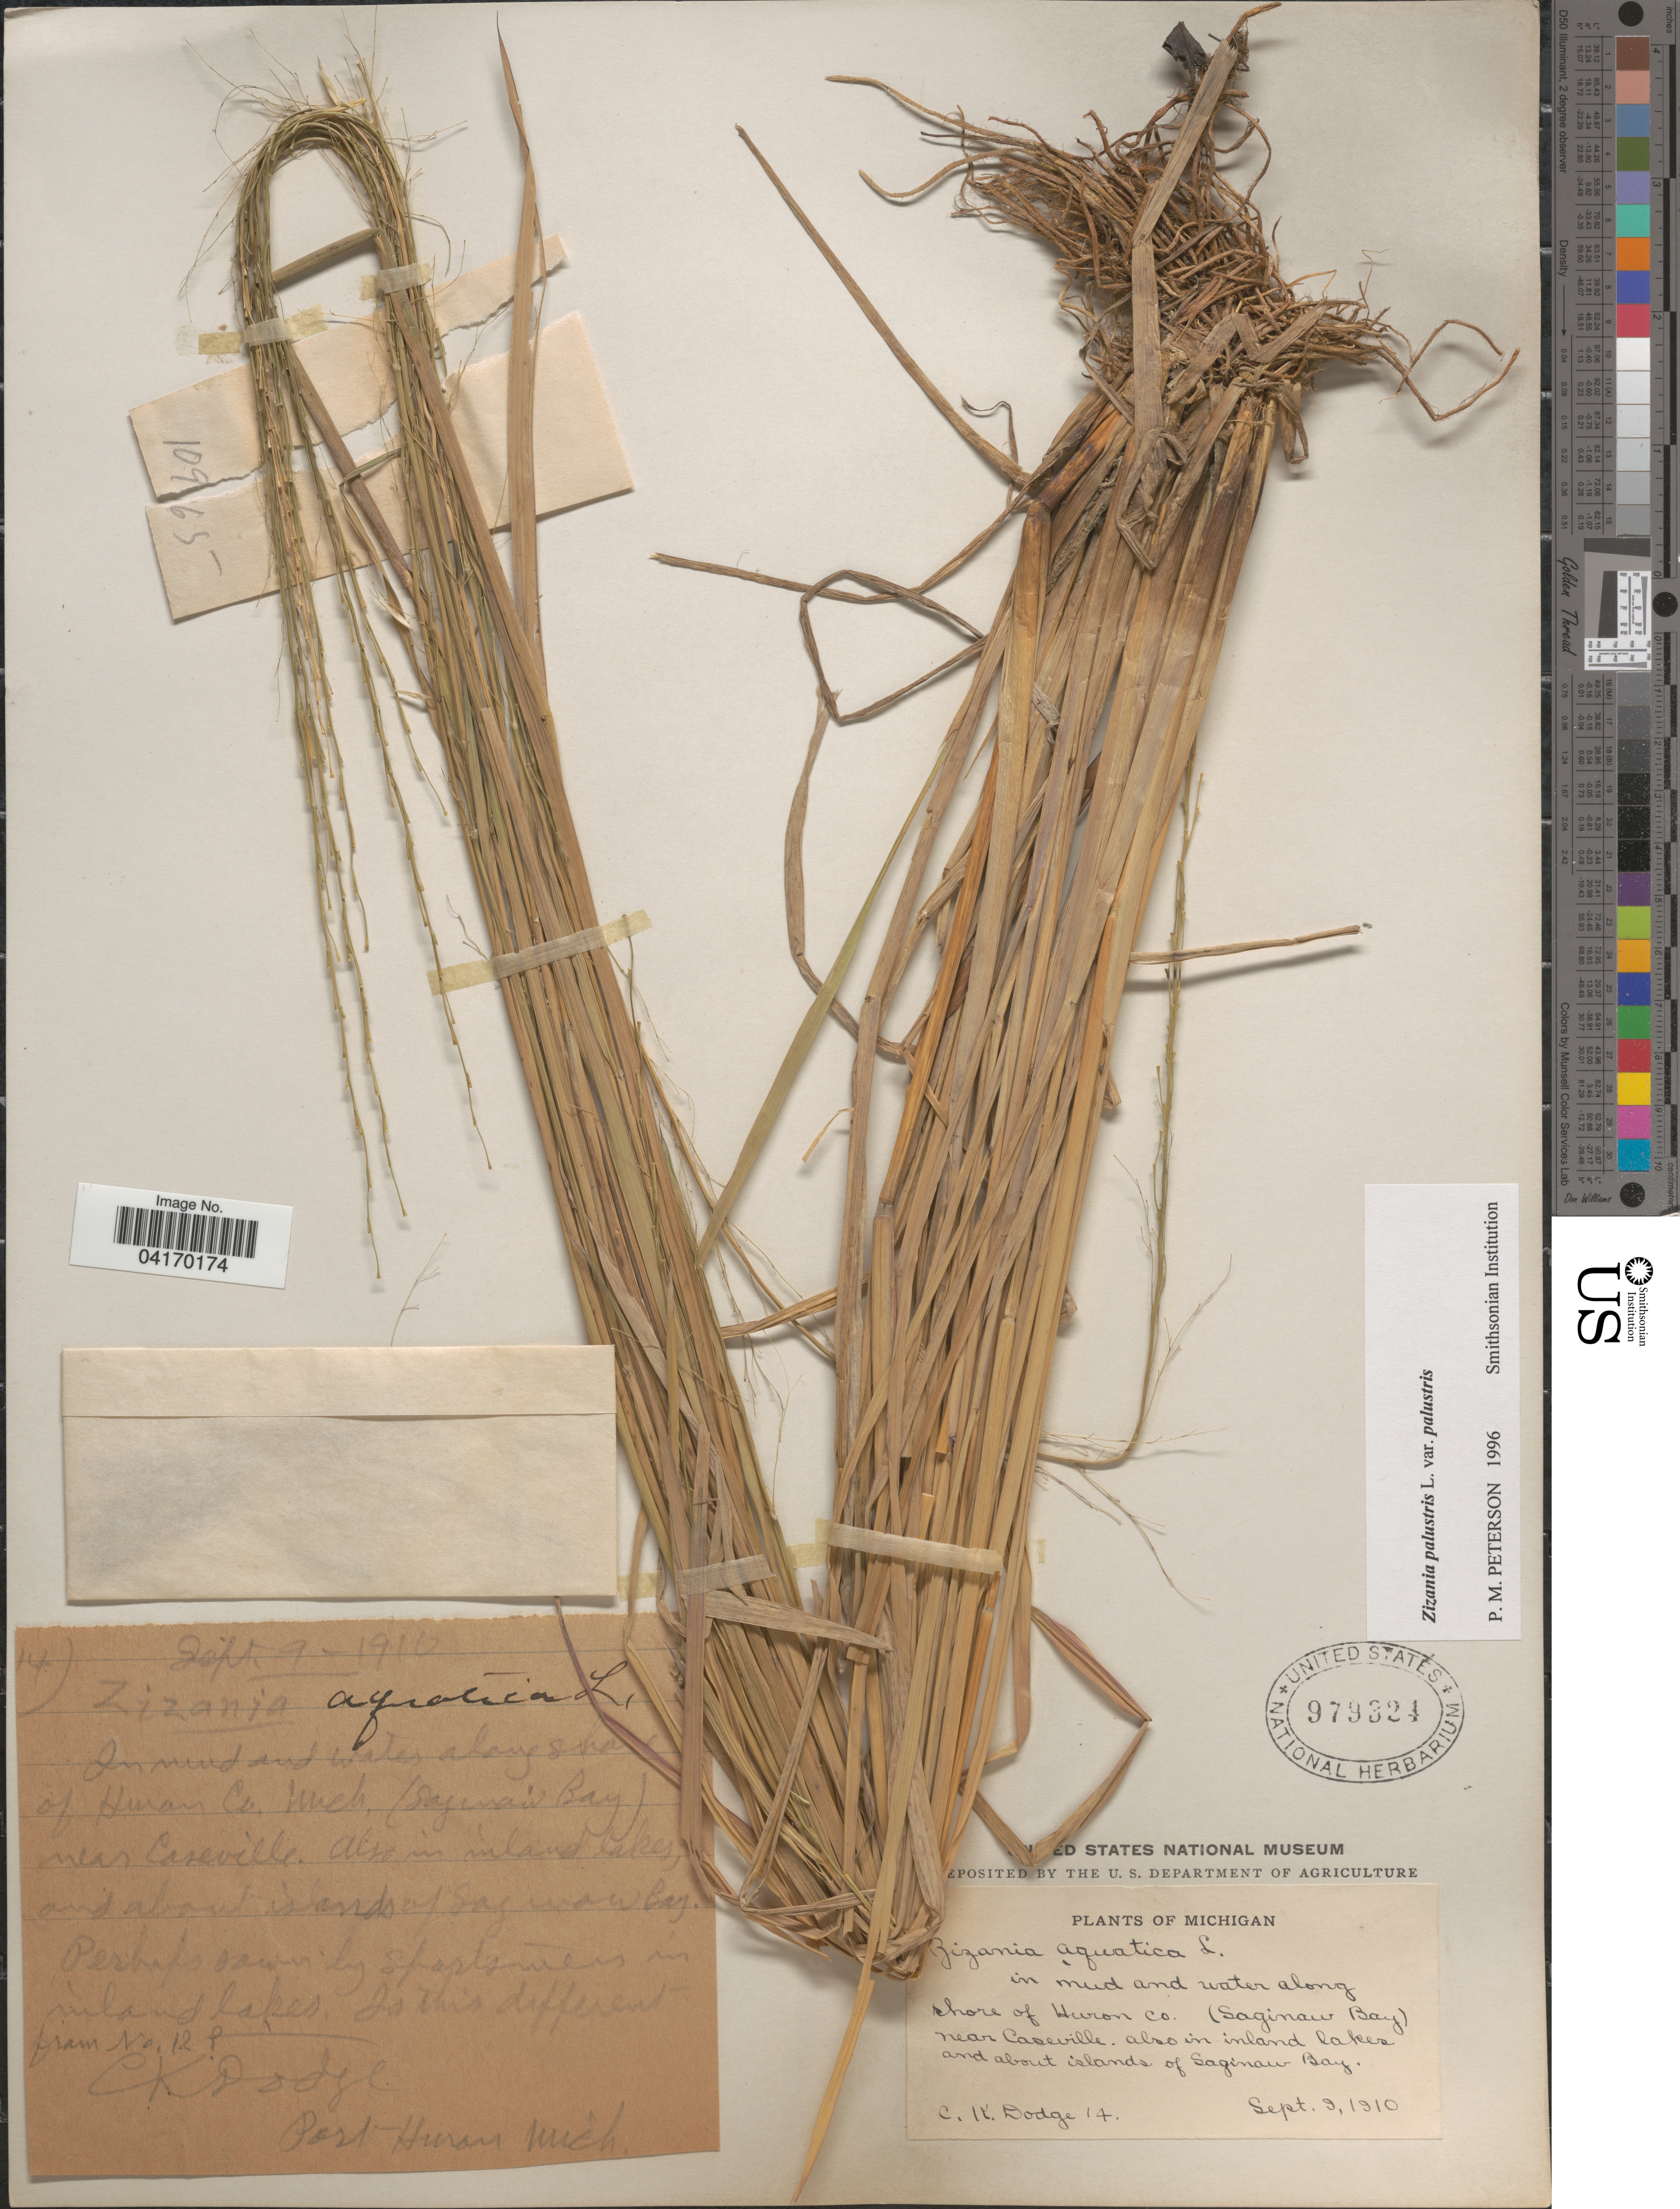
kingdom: Plantae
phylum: Tracheophyta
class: Liliopsida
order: Poales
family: Poaceae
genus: Zizania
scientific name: Zizania palustris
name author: L.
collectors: C. Dodge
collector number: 14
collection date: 1910-09-09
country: United States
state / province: Michigan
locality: Shore of Huron Co. (Saginaw Bay) near Caseville, also in inland lakes and about islands of Saginaw Bay.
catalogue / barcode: US 979324